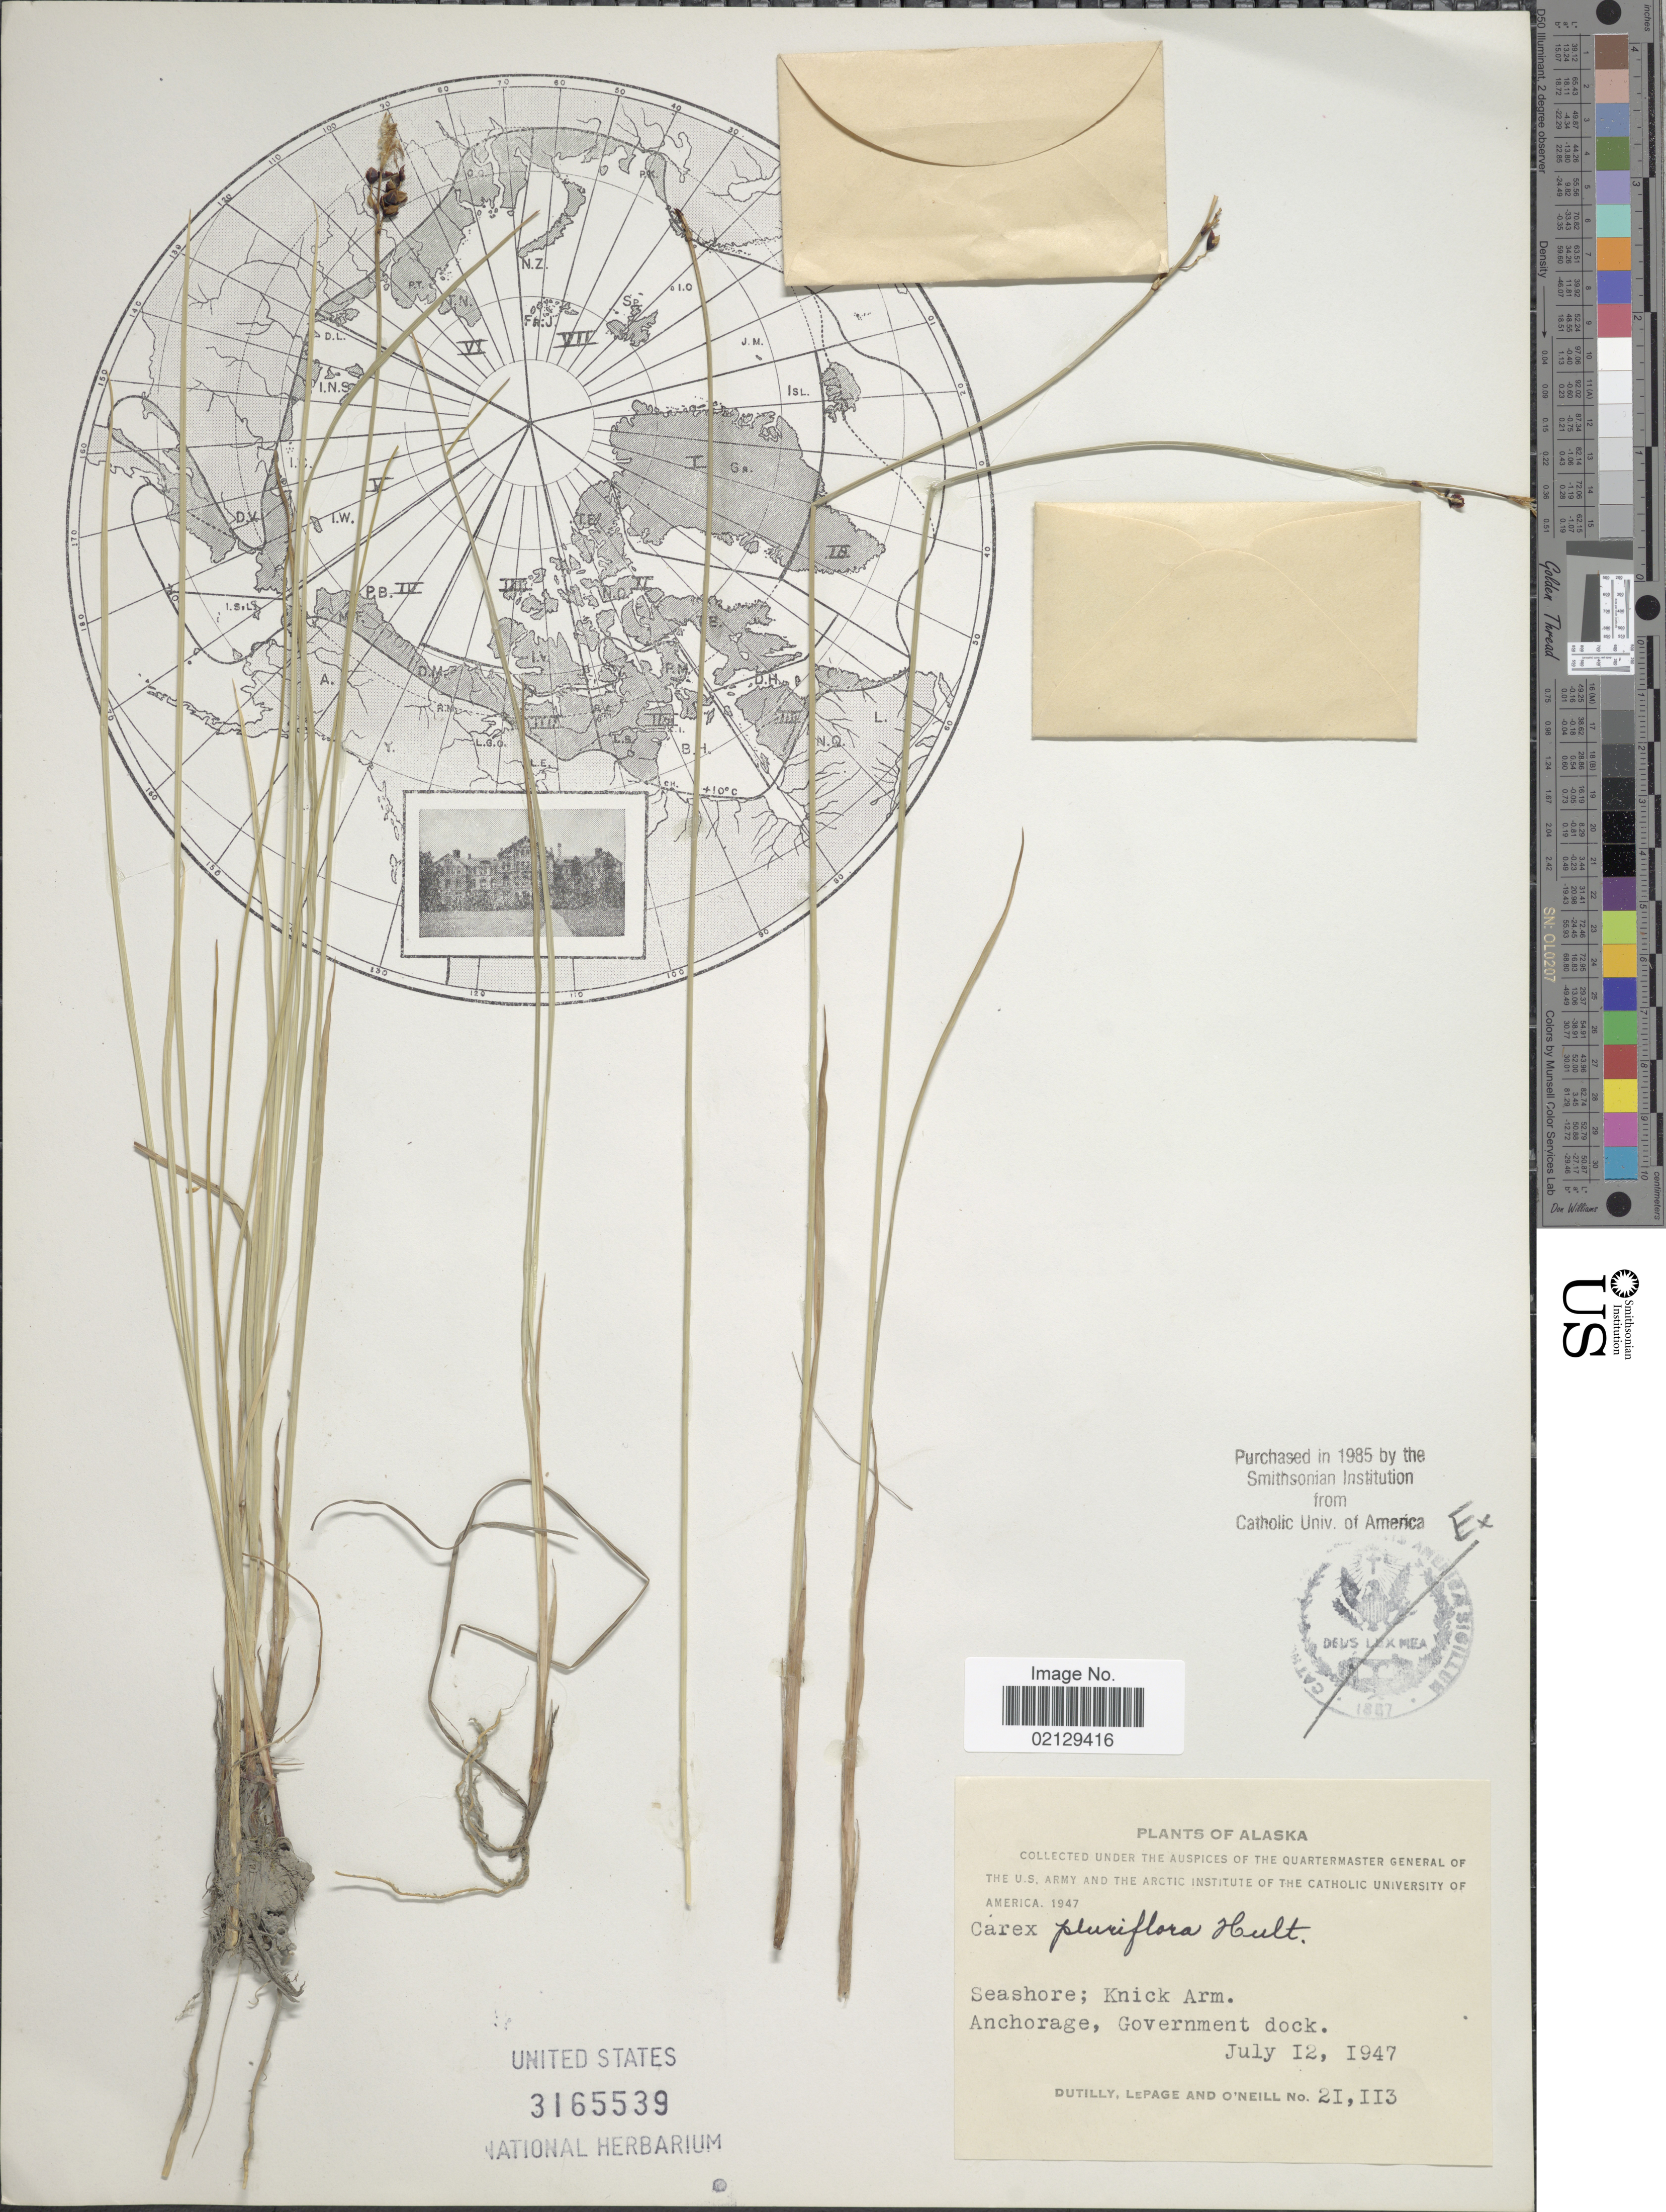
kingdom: Plantae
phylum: Tracheophyta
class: Liliopsida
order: Poales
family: Cyperaceae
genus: Carex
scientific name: Carex pluriflora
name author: Hultén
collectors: -. Dutilly, -. LePage & O' Neill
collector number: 21113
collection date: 1947-07-12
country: United States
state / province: Alaska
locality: Seashore, Knick Arm, Anchorage, Goverment dock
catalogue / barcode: US 3165539